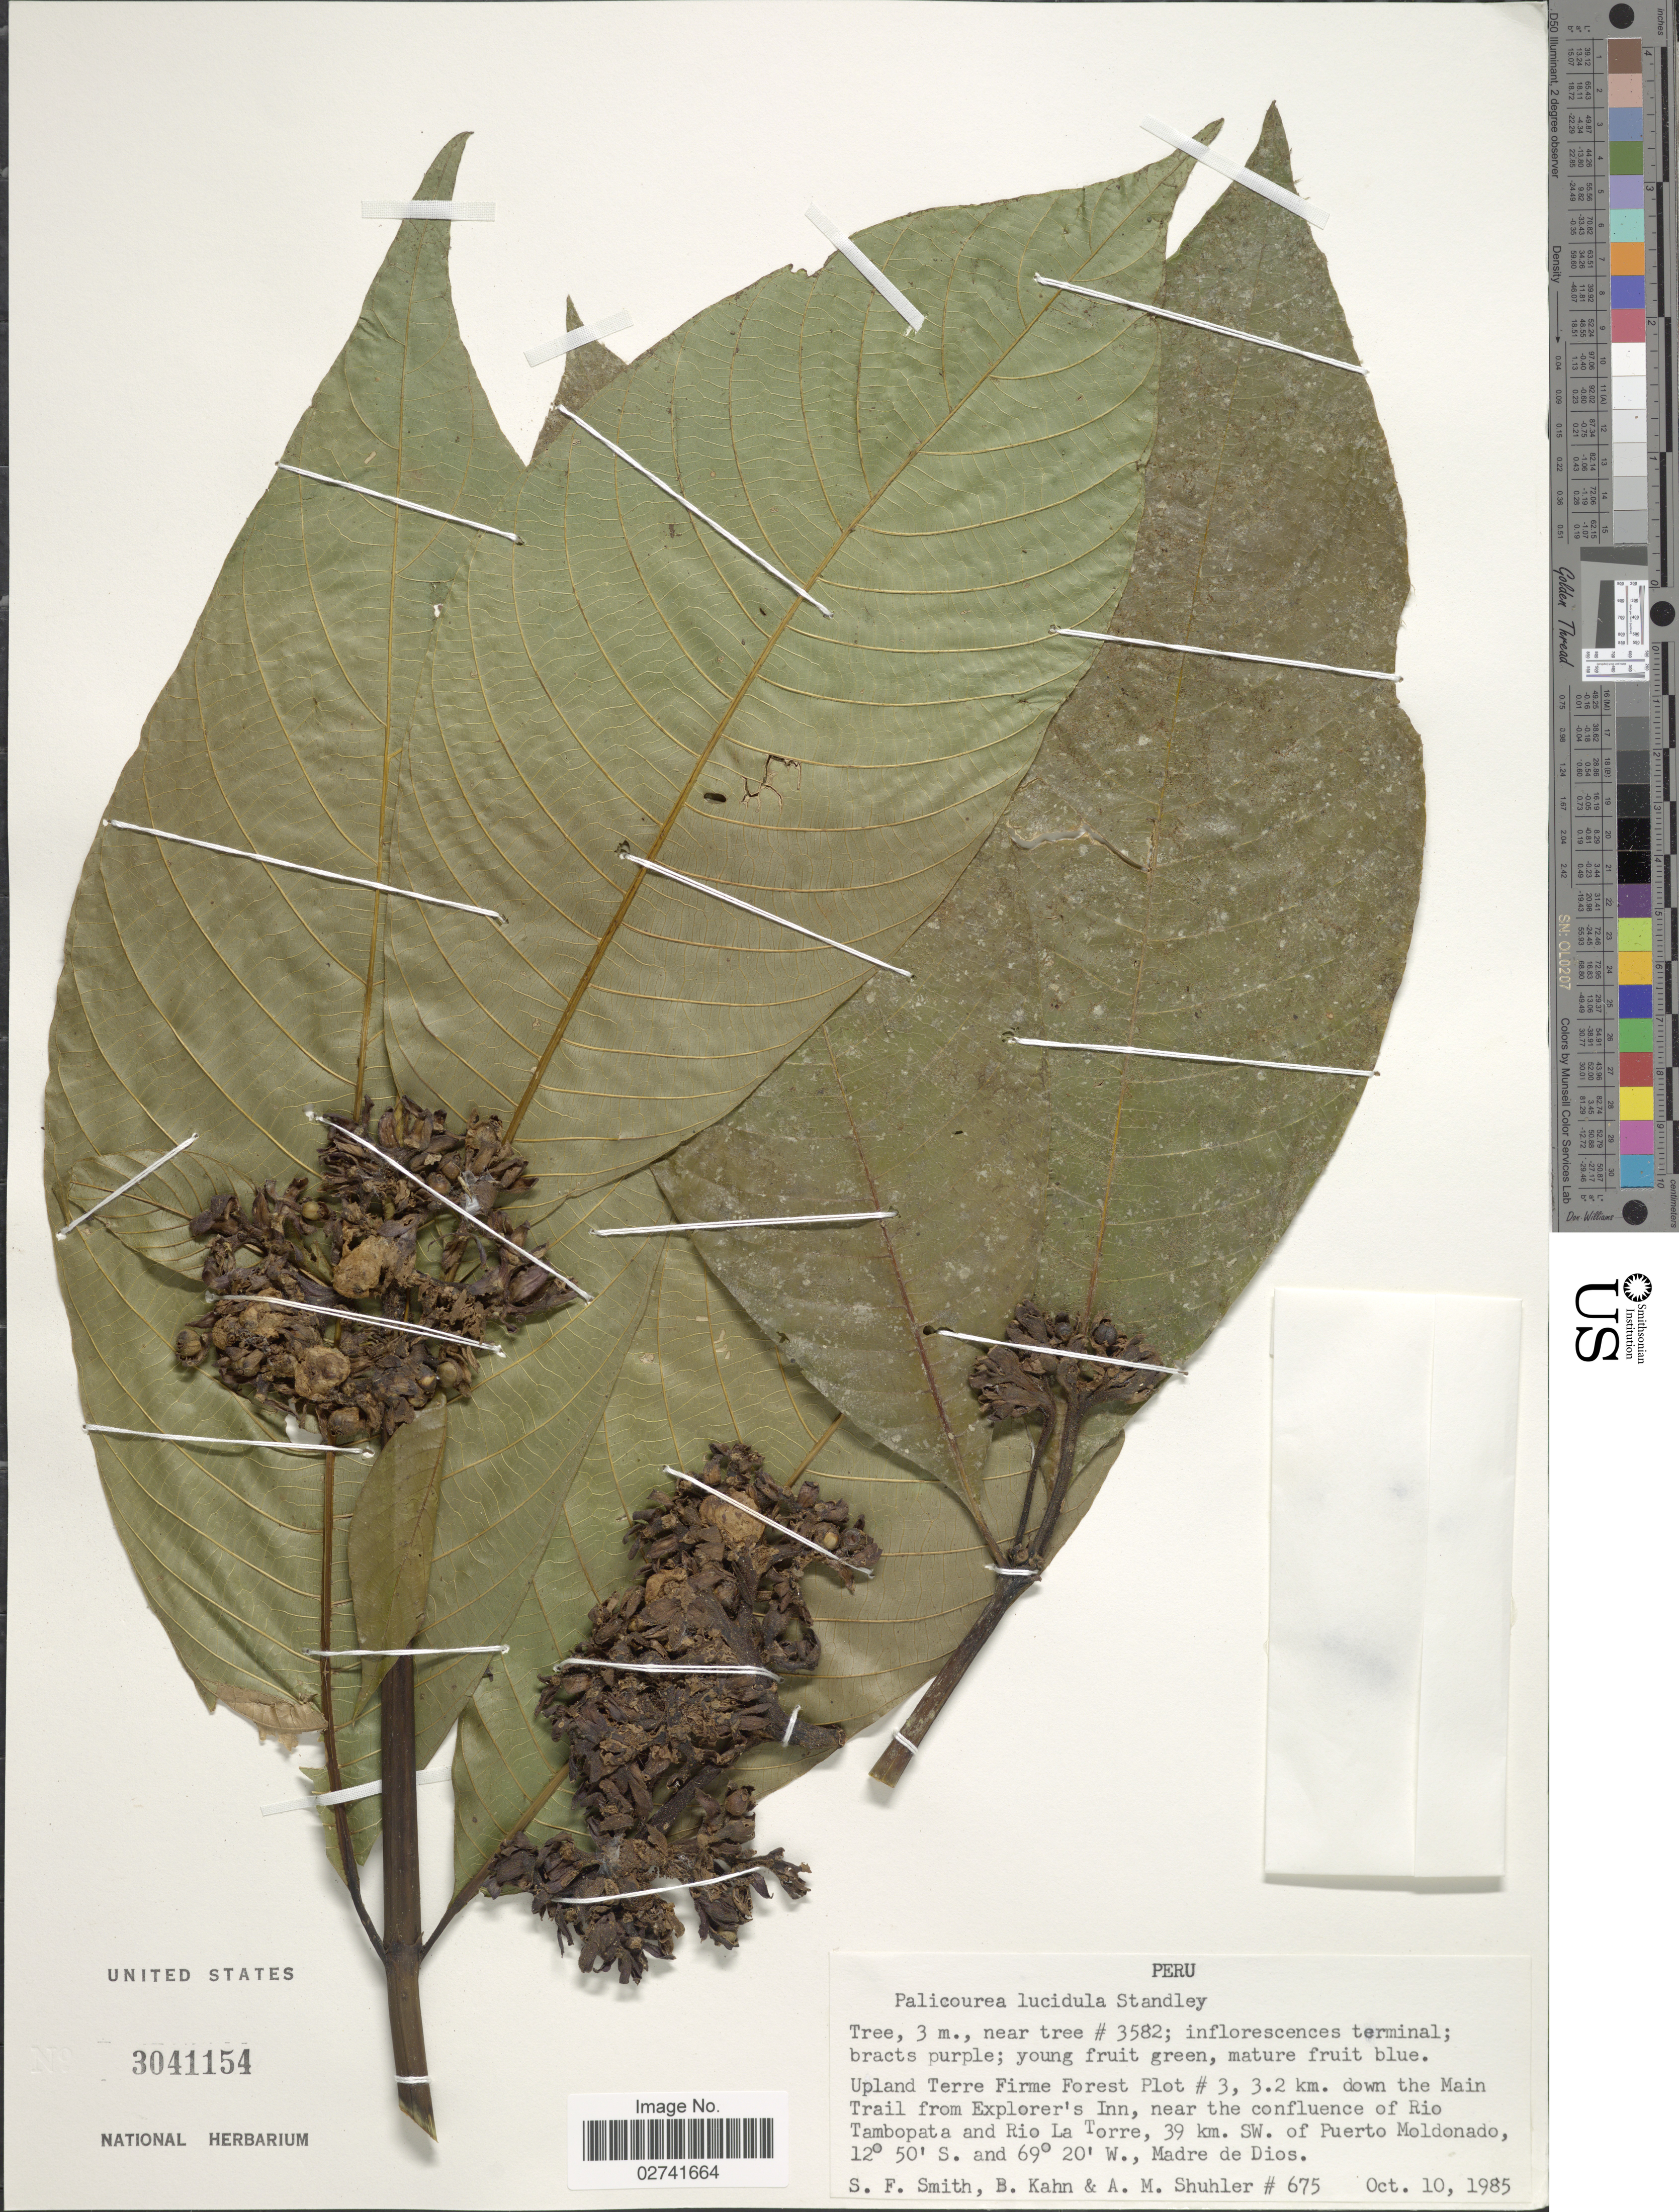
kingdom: Plantae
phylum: Tracheophyta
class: Magnoliopsida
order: Gentianales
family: Rubiaceae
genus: Palicourea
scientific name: Palicourea lucidula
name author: Standl.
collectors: S.F. Smith, B. Kahn & A. Shuhler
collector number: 675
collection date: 1985-10-10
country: Peru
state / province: Madre de Dios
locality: Upland Terre Firme Forest Plot #3, 3.2 km down the Main Trail from Explorer's Inn, near the confluence of Rio Tambopata and Rio La Torre, 39 km SW of Puerto Moldonado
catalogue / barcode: US 3041154